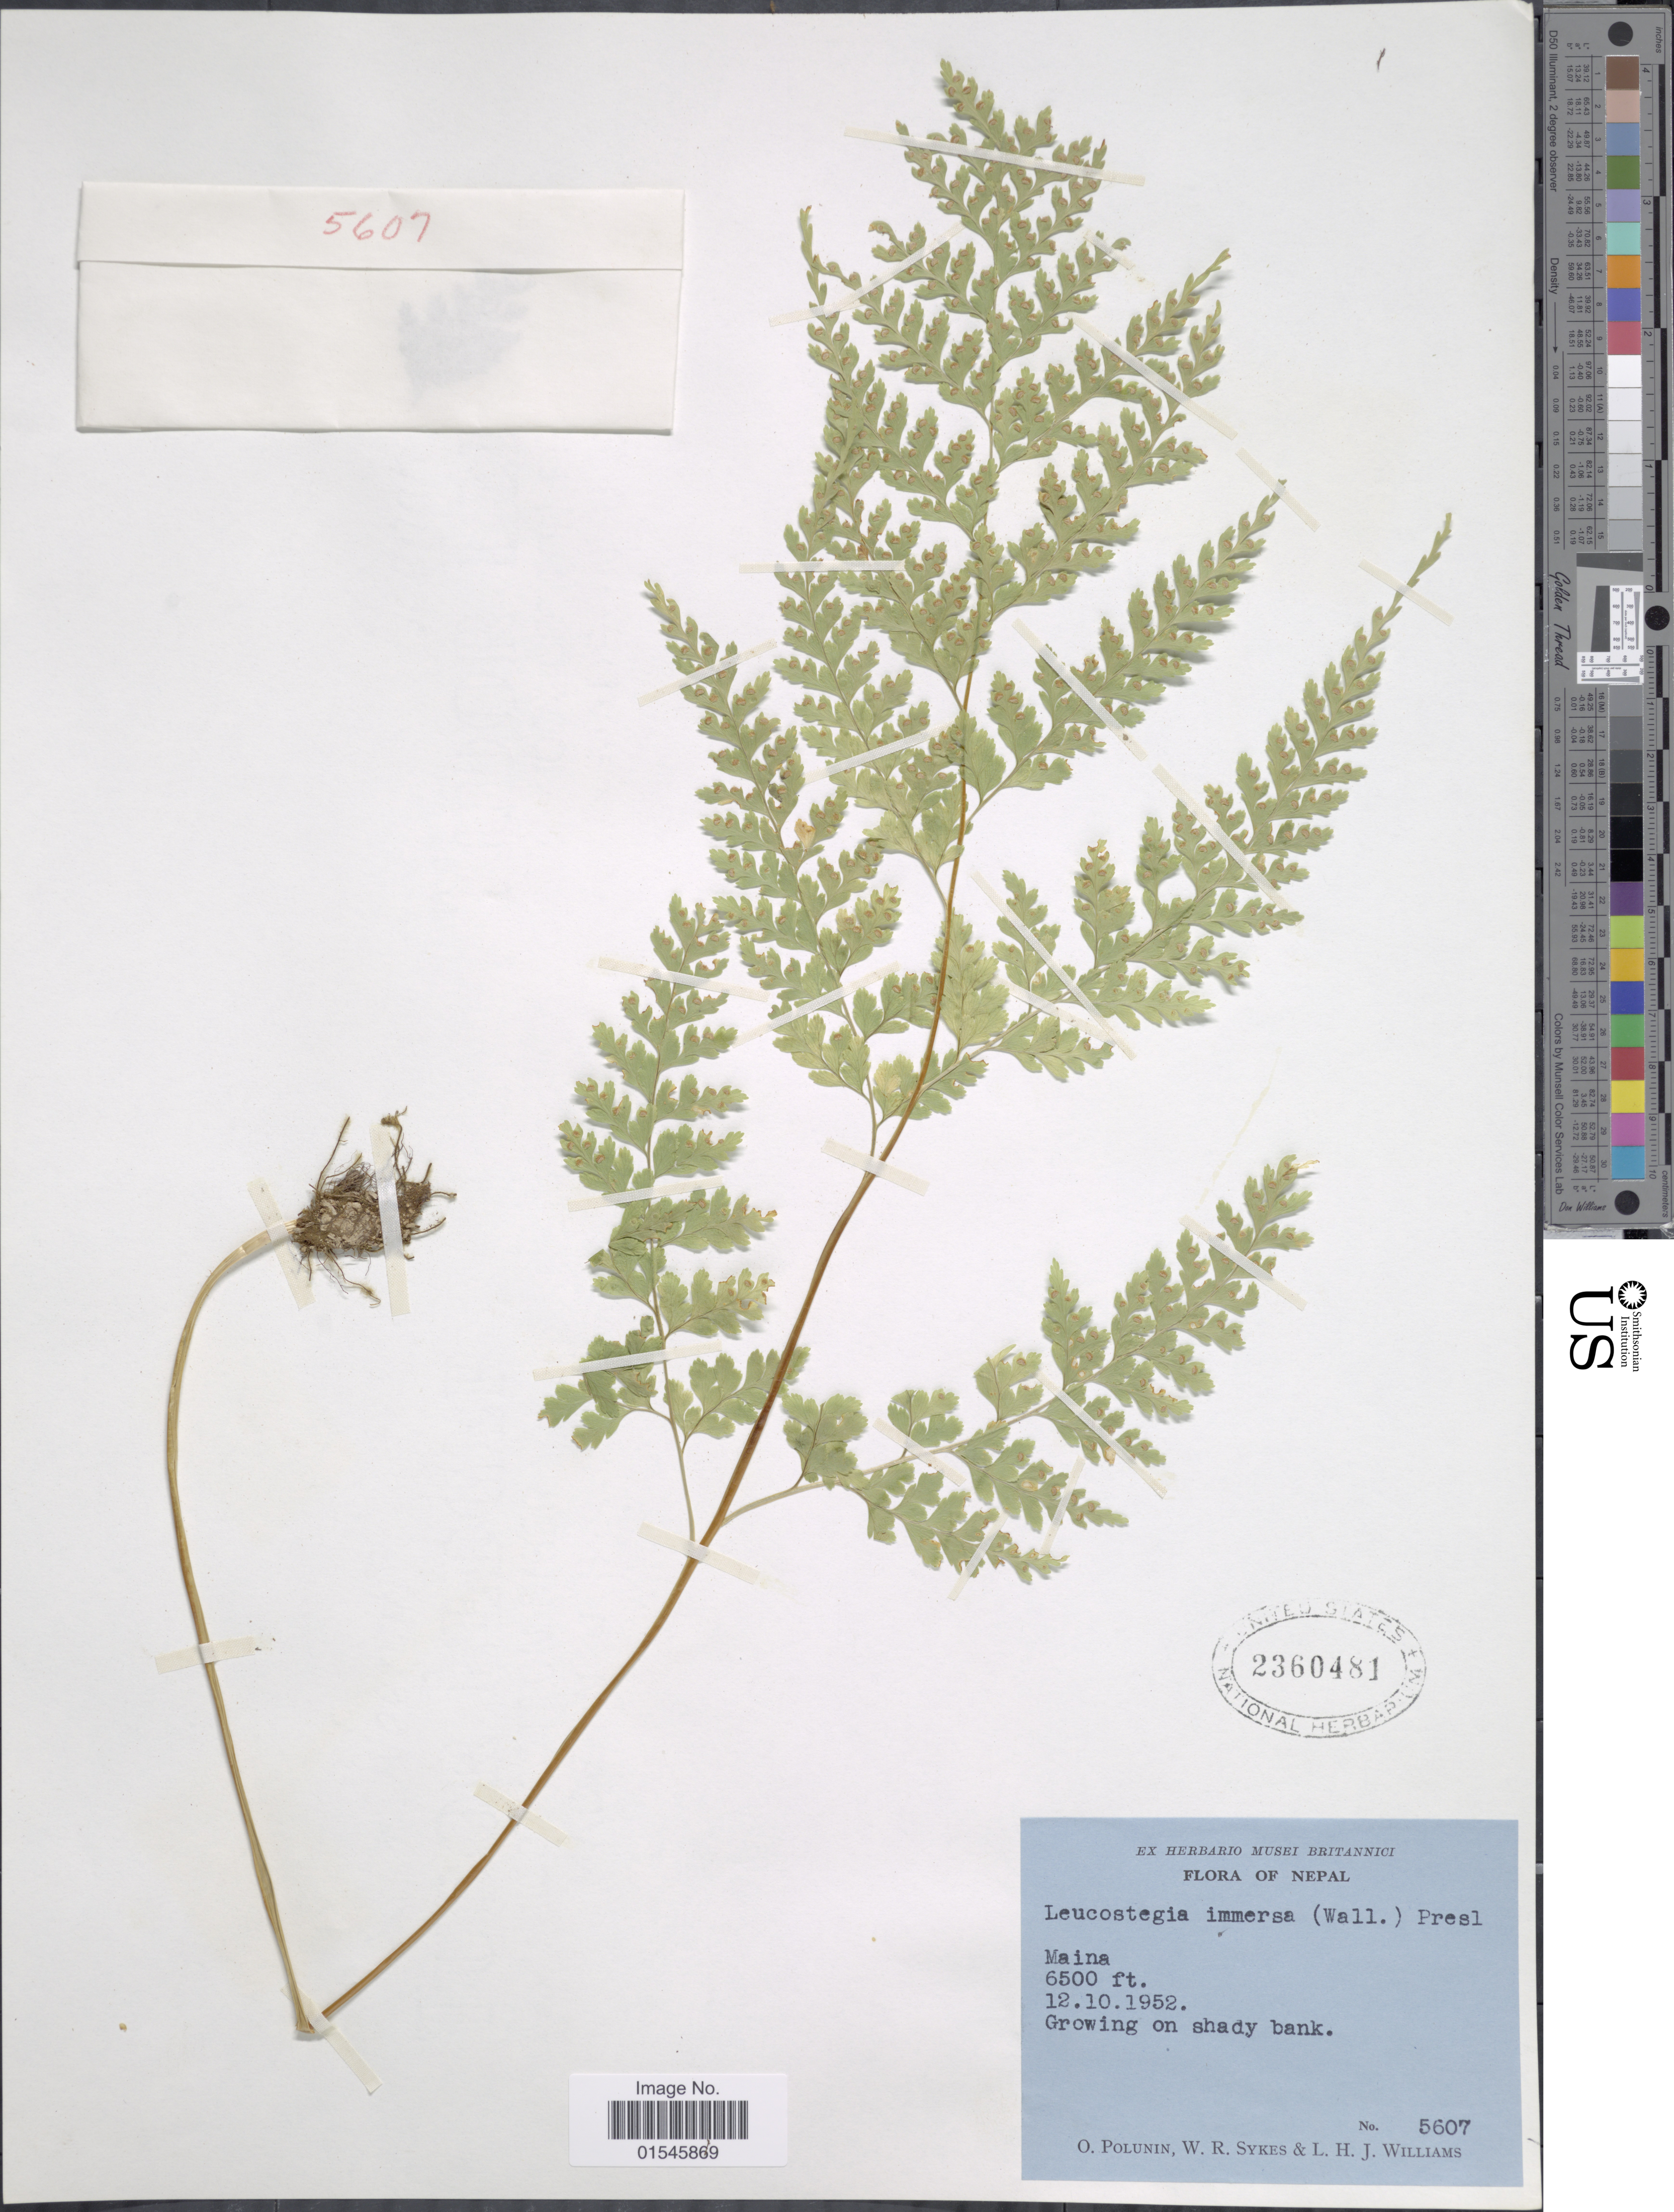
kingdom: Plantae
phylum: Tracheophyta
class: Polypodiopsida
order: Polypodiales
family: Hypodematiaceae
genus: Leucostegia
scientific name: Leucostegia truncata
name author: (D. Don) Fraser-Jenk.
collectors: O. V. Polunin, W. R. Sykes & L. H. J. Williams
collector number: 5607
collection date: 1952-10-12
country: Nepal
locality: Maina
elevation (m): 1981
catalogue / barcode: US 2360481